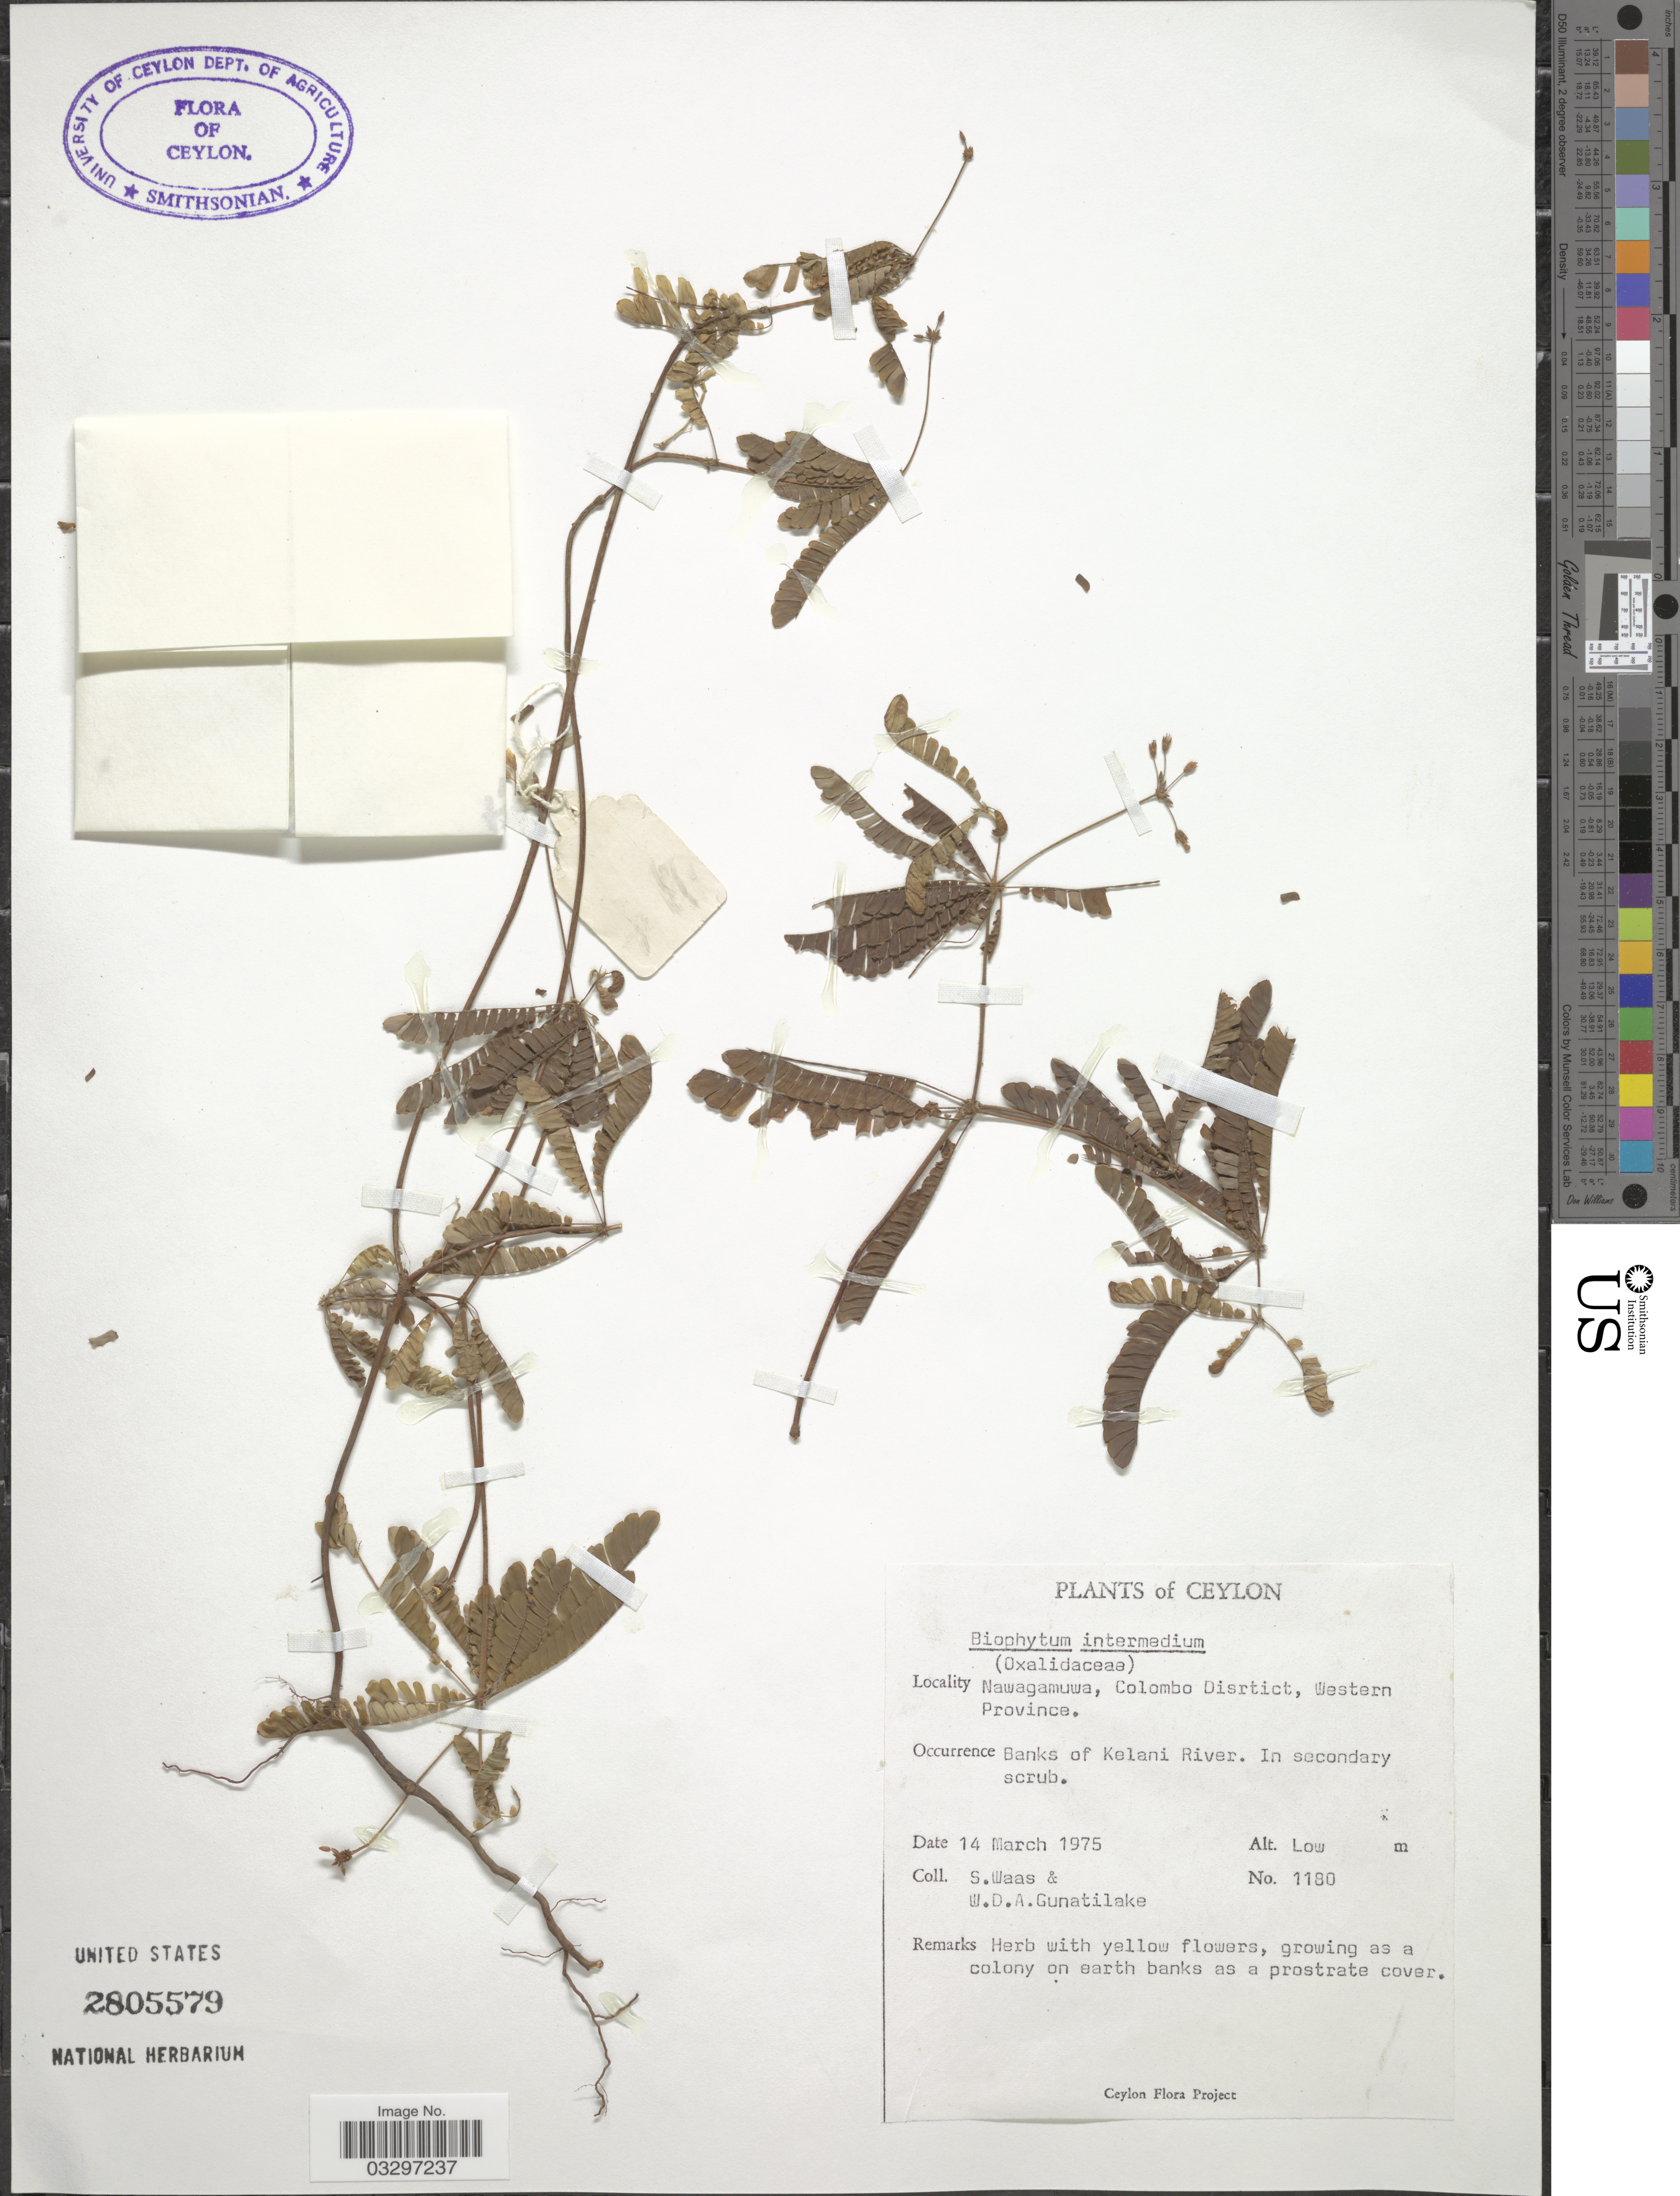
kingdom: Plantae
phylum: Tracheophyta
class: Magnoliopsida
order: Oxalidales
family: Oxalidaceae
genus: Biophytum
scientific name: Biophytum intermedium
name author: Wight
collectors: S. Waas & W. D. Gunatilake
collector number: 1180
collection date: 1975-03-14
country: Sri Lanka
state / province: Western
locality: Ceylon. Nawagamuwa, Colombo District. Banks of Kelani River.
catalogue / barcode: US 2805579